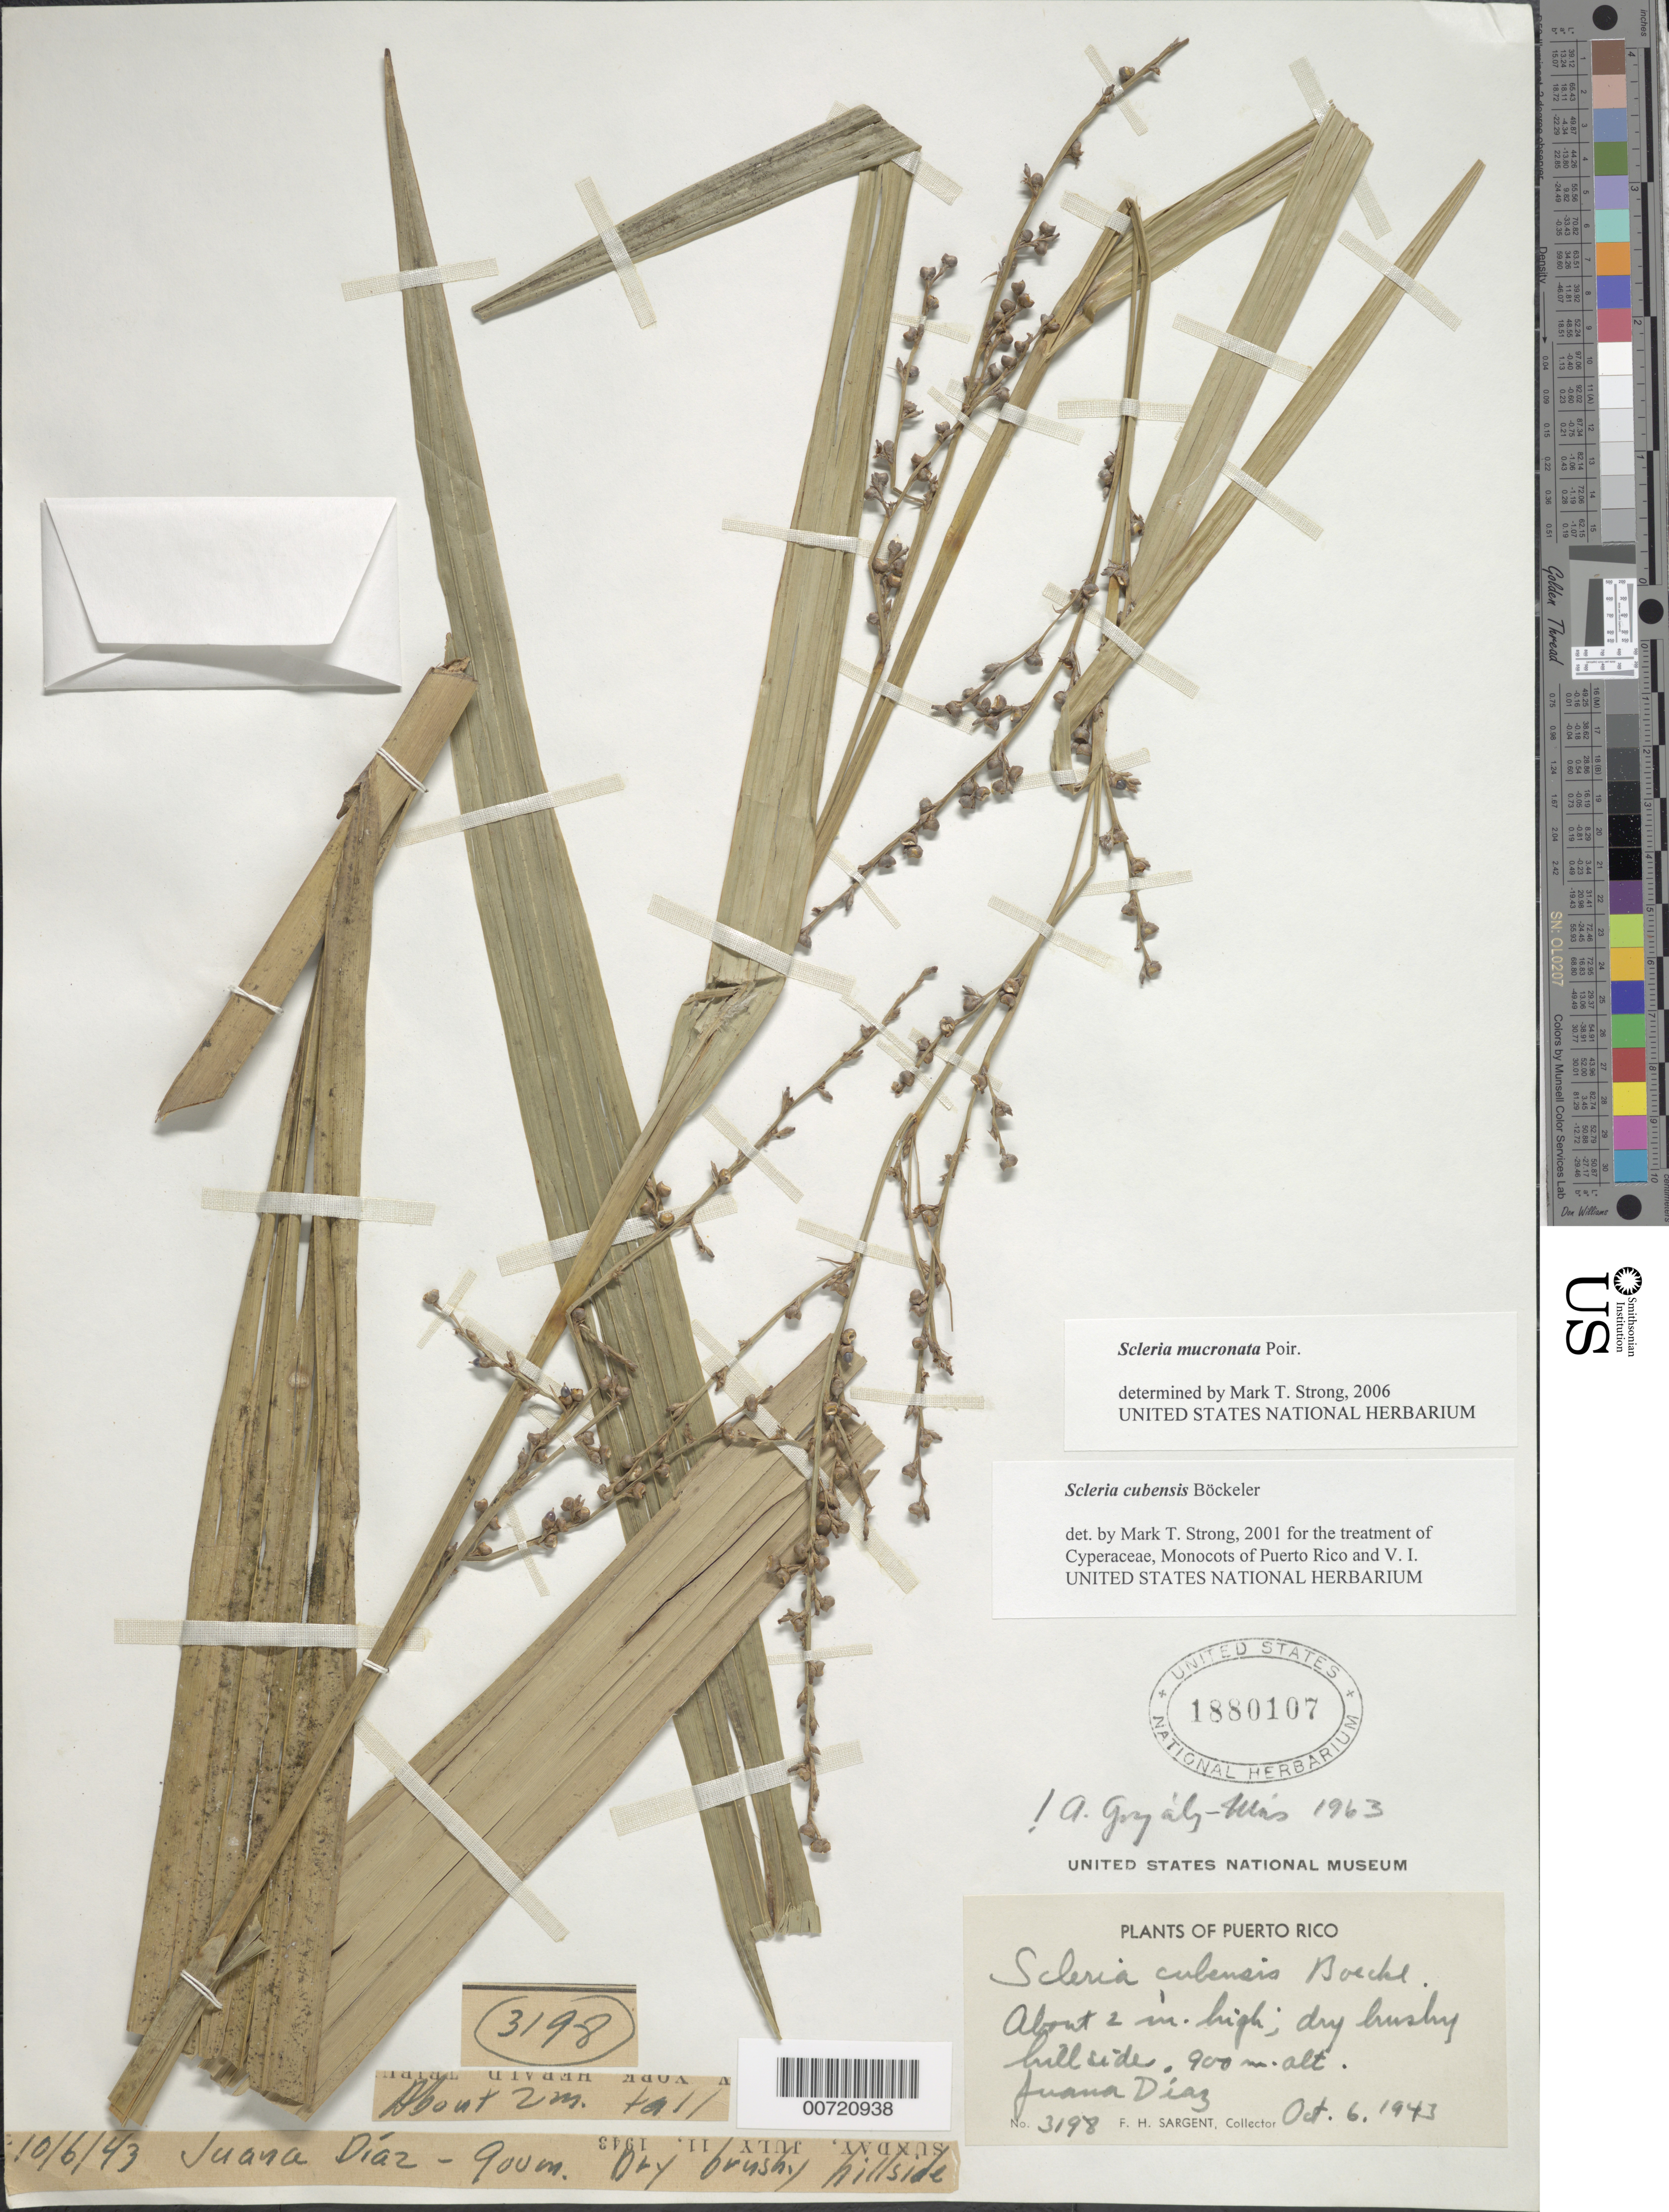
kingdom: Plantae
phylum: Tracheophyta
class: Liliopsida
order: Poales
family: Cyperaceae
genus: Scleria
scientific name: Scleria mucronata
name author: Poir.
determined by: Strong, M. T., (US), Smithsonian Institution - National Museum of Natural History (UNITED STATES)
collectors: F. H. Sargent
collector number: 3198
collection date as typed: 06 Oct 1943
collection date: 1943-10-06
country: Puerto Rico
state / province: Juana Díaz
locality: Juana Diaz.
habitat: Dry brushy hillside.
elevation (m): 900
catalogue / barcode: US 1880107